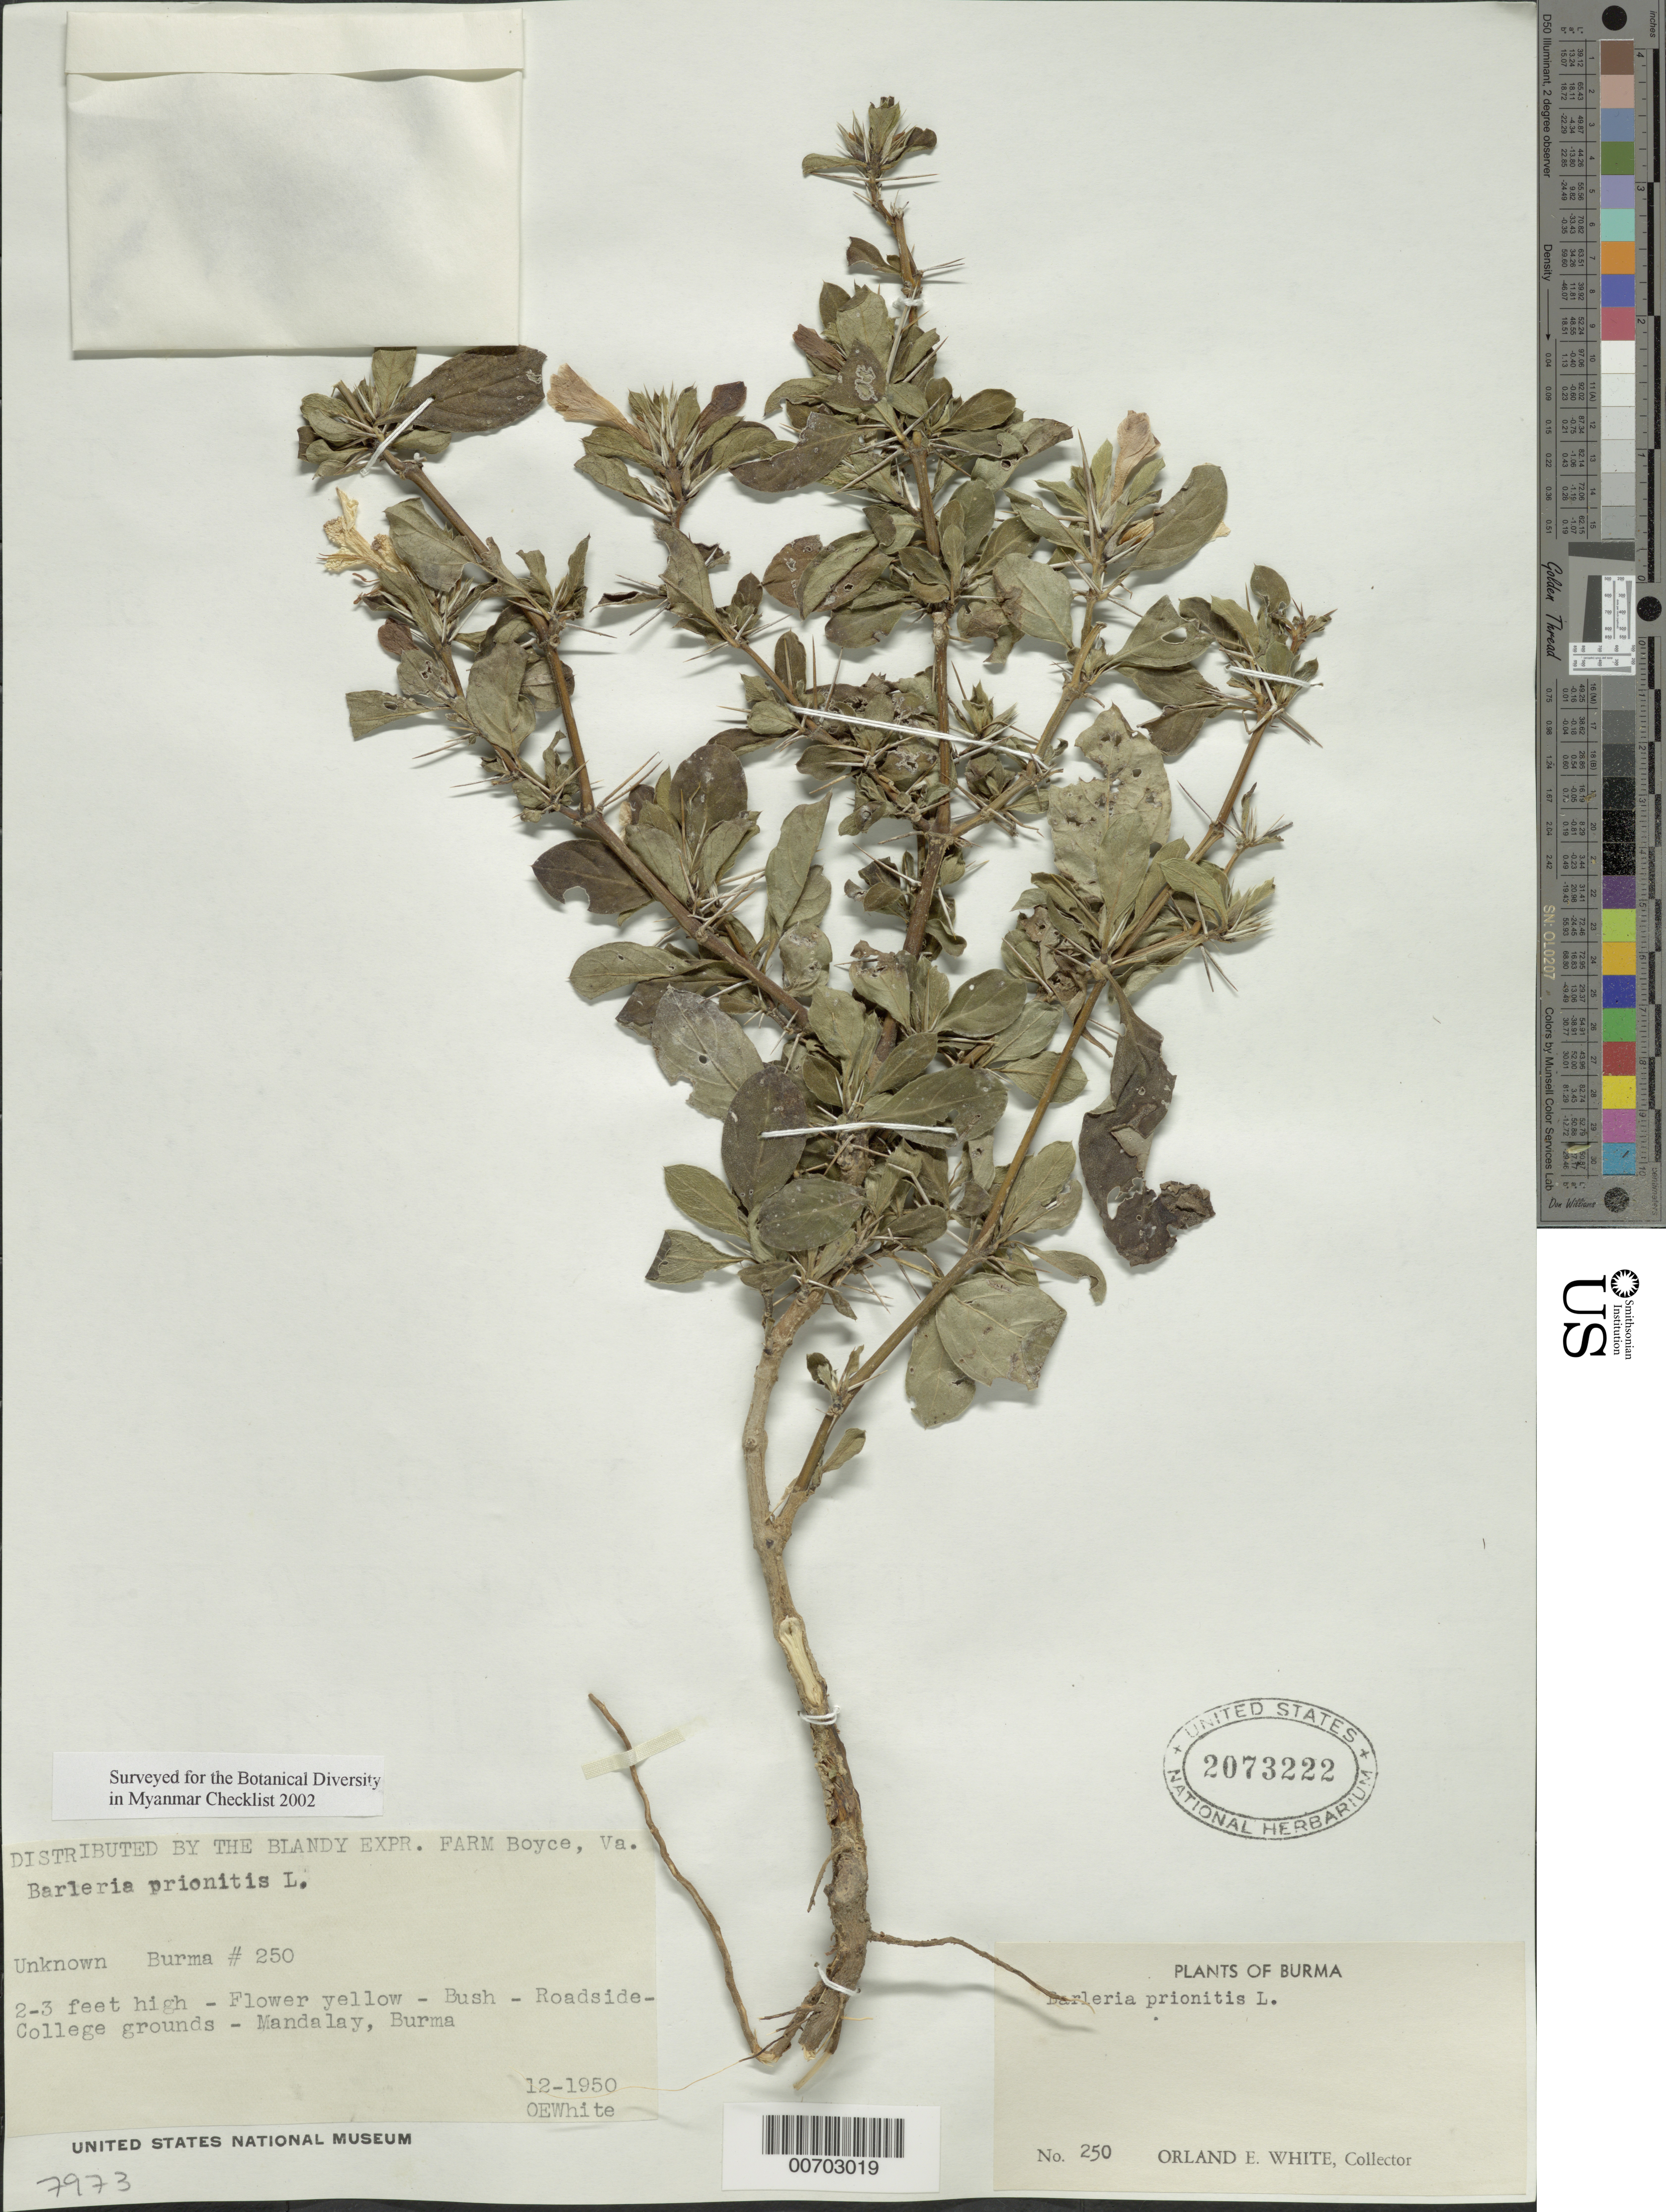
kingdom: Plantae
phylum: Tracheophyta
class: Magnoliopsida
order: Lamiales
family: Acanthaceae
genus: Barleria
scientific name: Barleria prionitis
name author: L.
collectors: O. E. White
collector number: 250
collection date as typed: Dec 1950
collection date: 1950-12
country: Myanmar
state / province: Mandalay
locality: Mandalay, College grounds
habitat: Roadside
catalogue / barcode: US 2073222